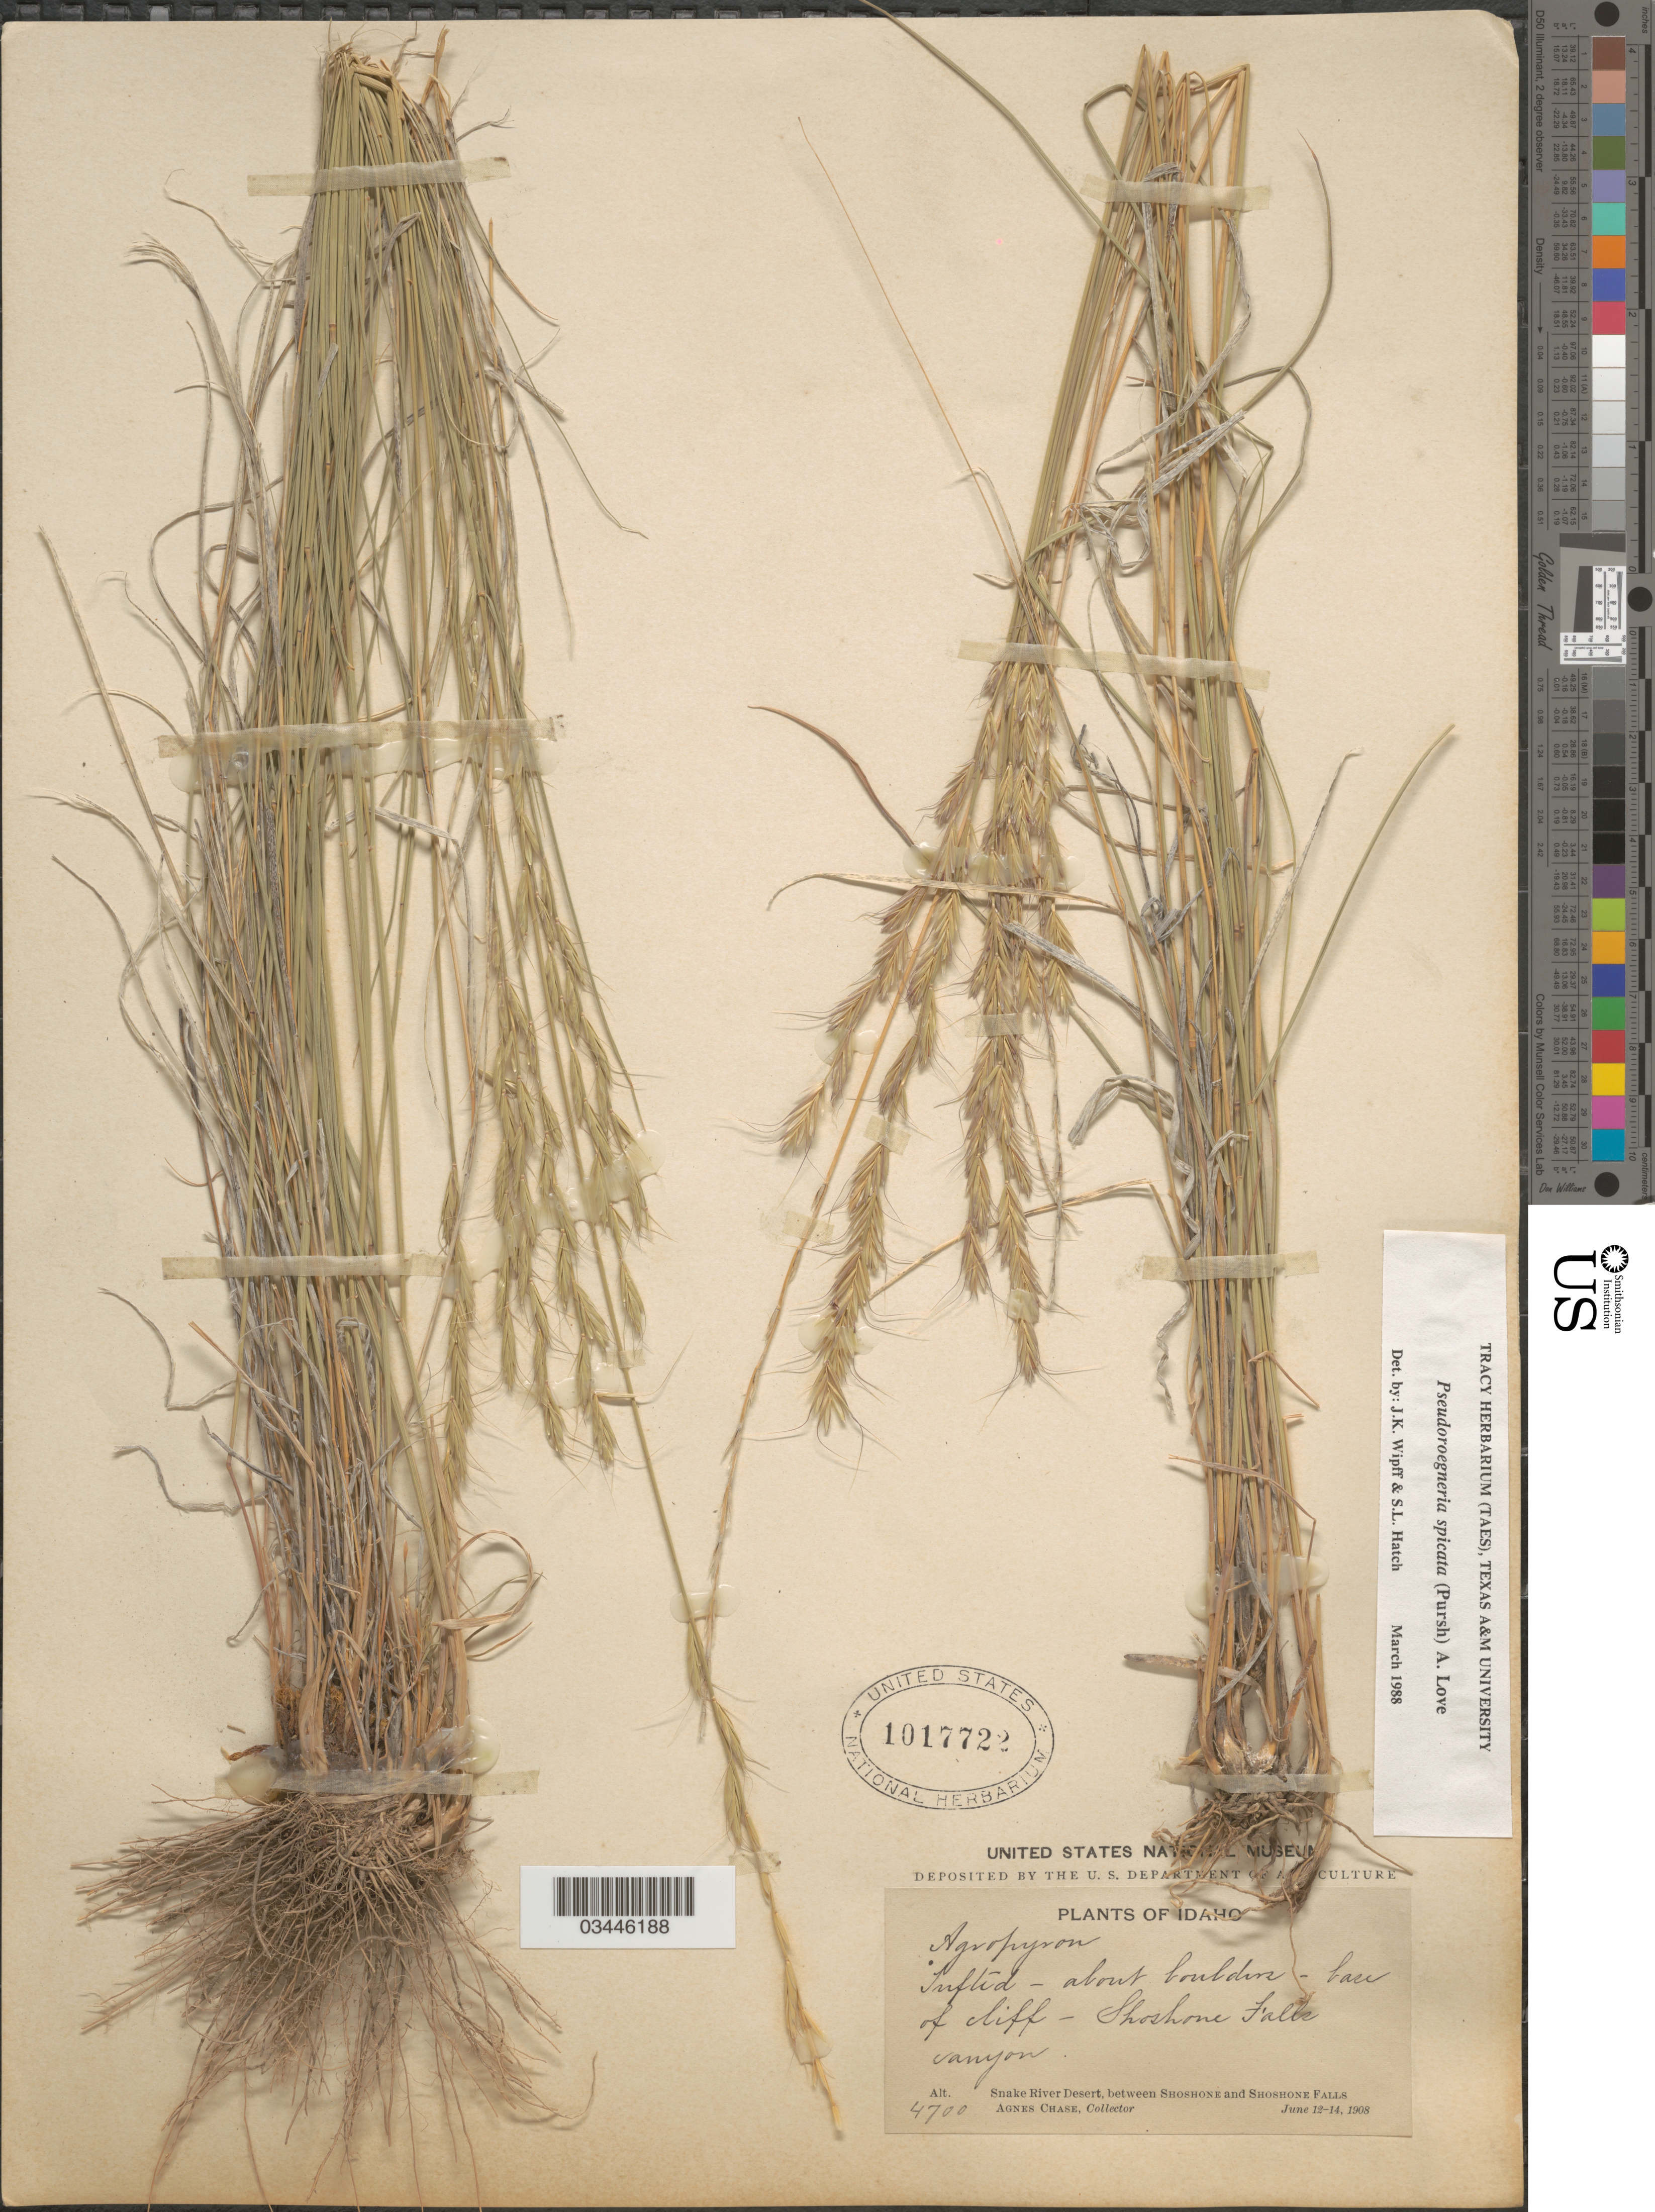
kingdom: Plantae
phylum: Tracheophyta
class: Liliopsida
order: Poales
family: Poaceae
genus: Pseudoroegneria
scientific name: Pseudoroegneria spicata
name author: (Pursh) Á. Löve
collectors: A. Chase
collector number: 4700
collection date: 1908-06-12/1908-06-14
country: United States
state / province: Idaho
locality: About boulders - base of cliff - Shoshone Falls canyon. Snake River Desert, between Shoshone and Shoshone Falls.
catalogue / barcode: US 1017722